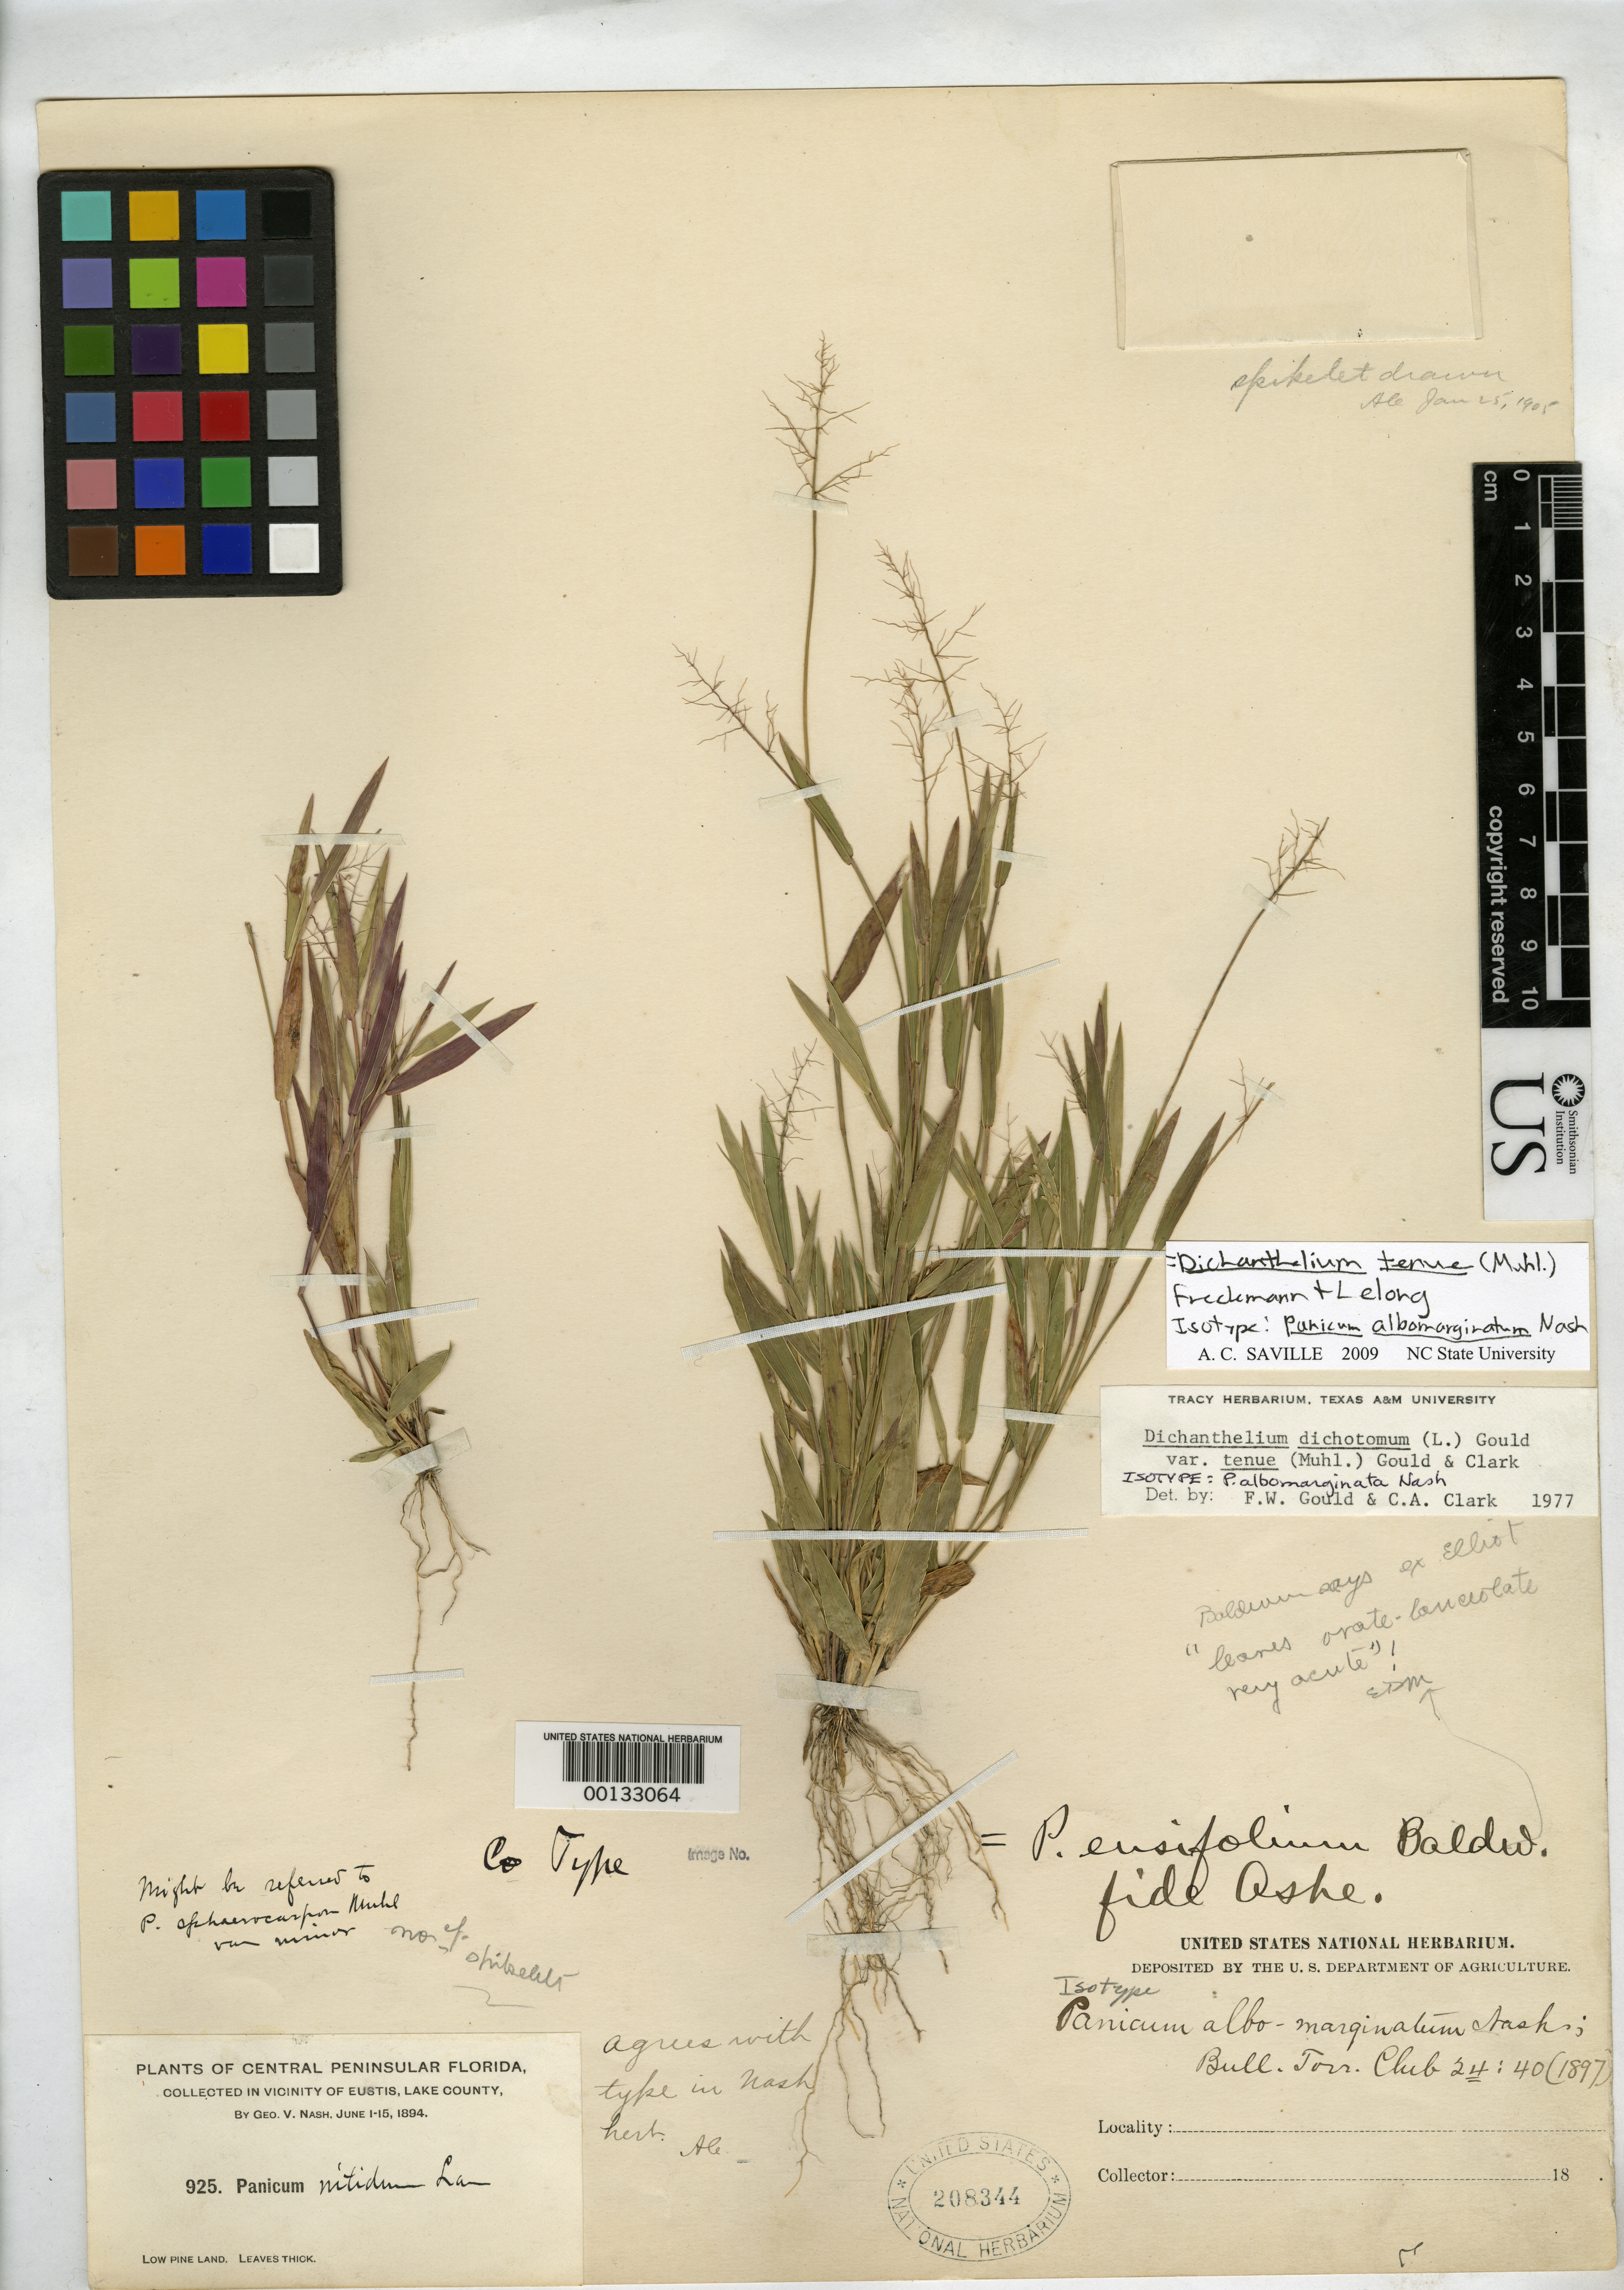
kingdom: Plantae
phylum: Tracheophyta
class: Liliopsida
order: Poales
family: Poaceae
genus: Panicum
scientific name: Panicum albomarginatum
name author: Nash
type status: Isotype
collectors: G. V. Nash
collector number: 925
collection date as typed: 01 Jun 1894 to 15 Jun 1894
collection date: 1894-06-01/1894-06-15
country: United States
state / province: Florida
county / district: Lake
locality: Vicinity of Eustis.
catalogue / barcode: US 208344